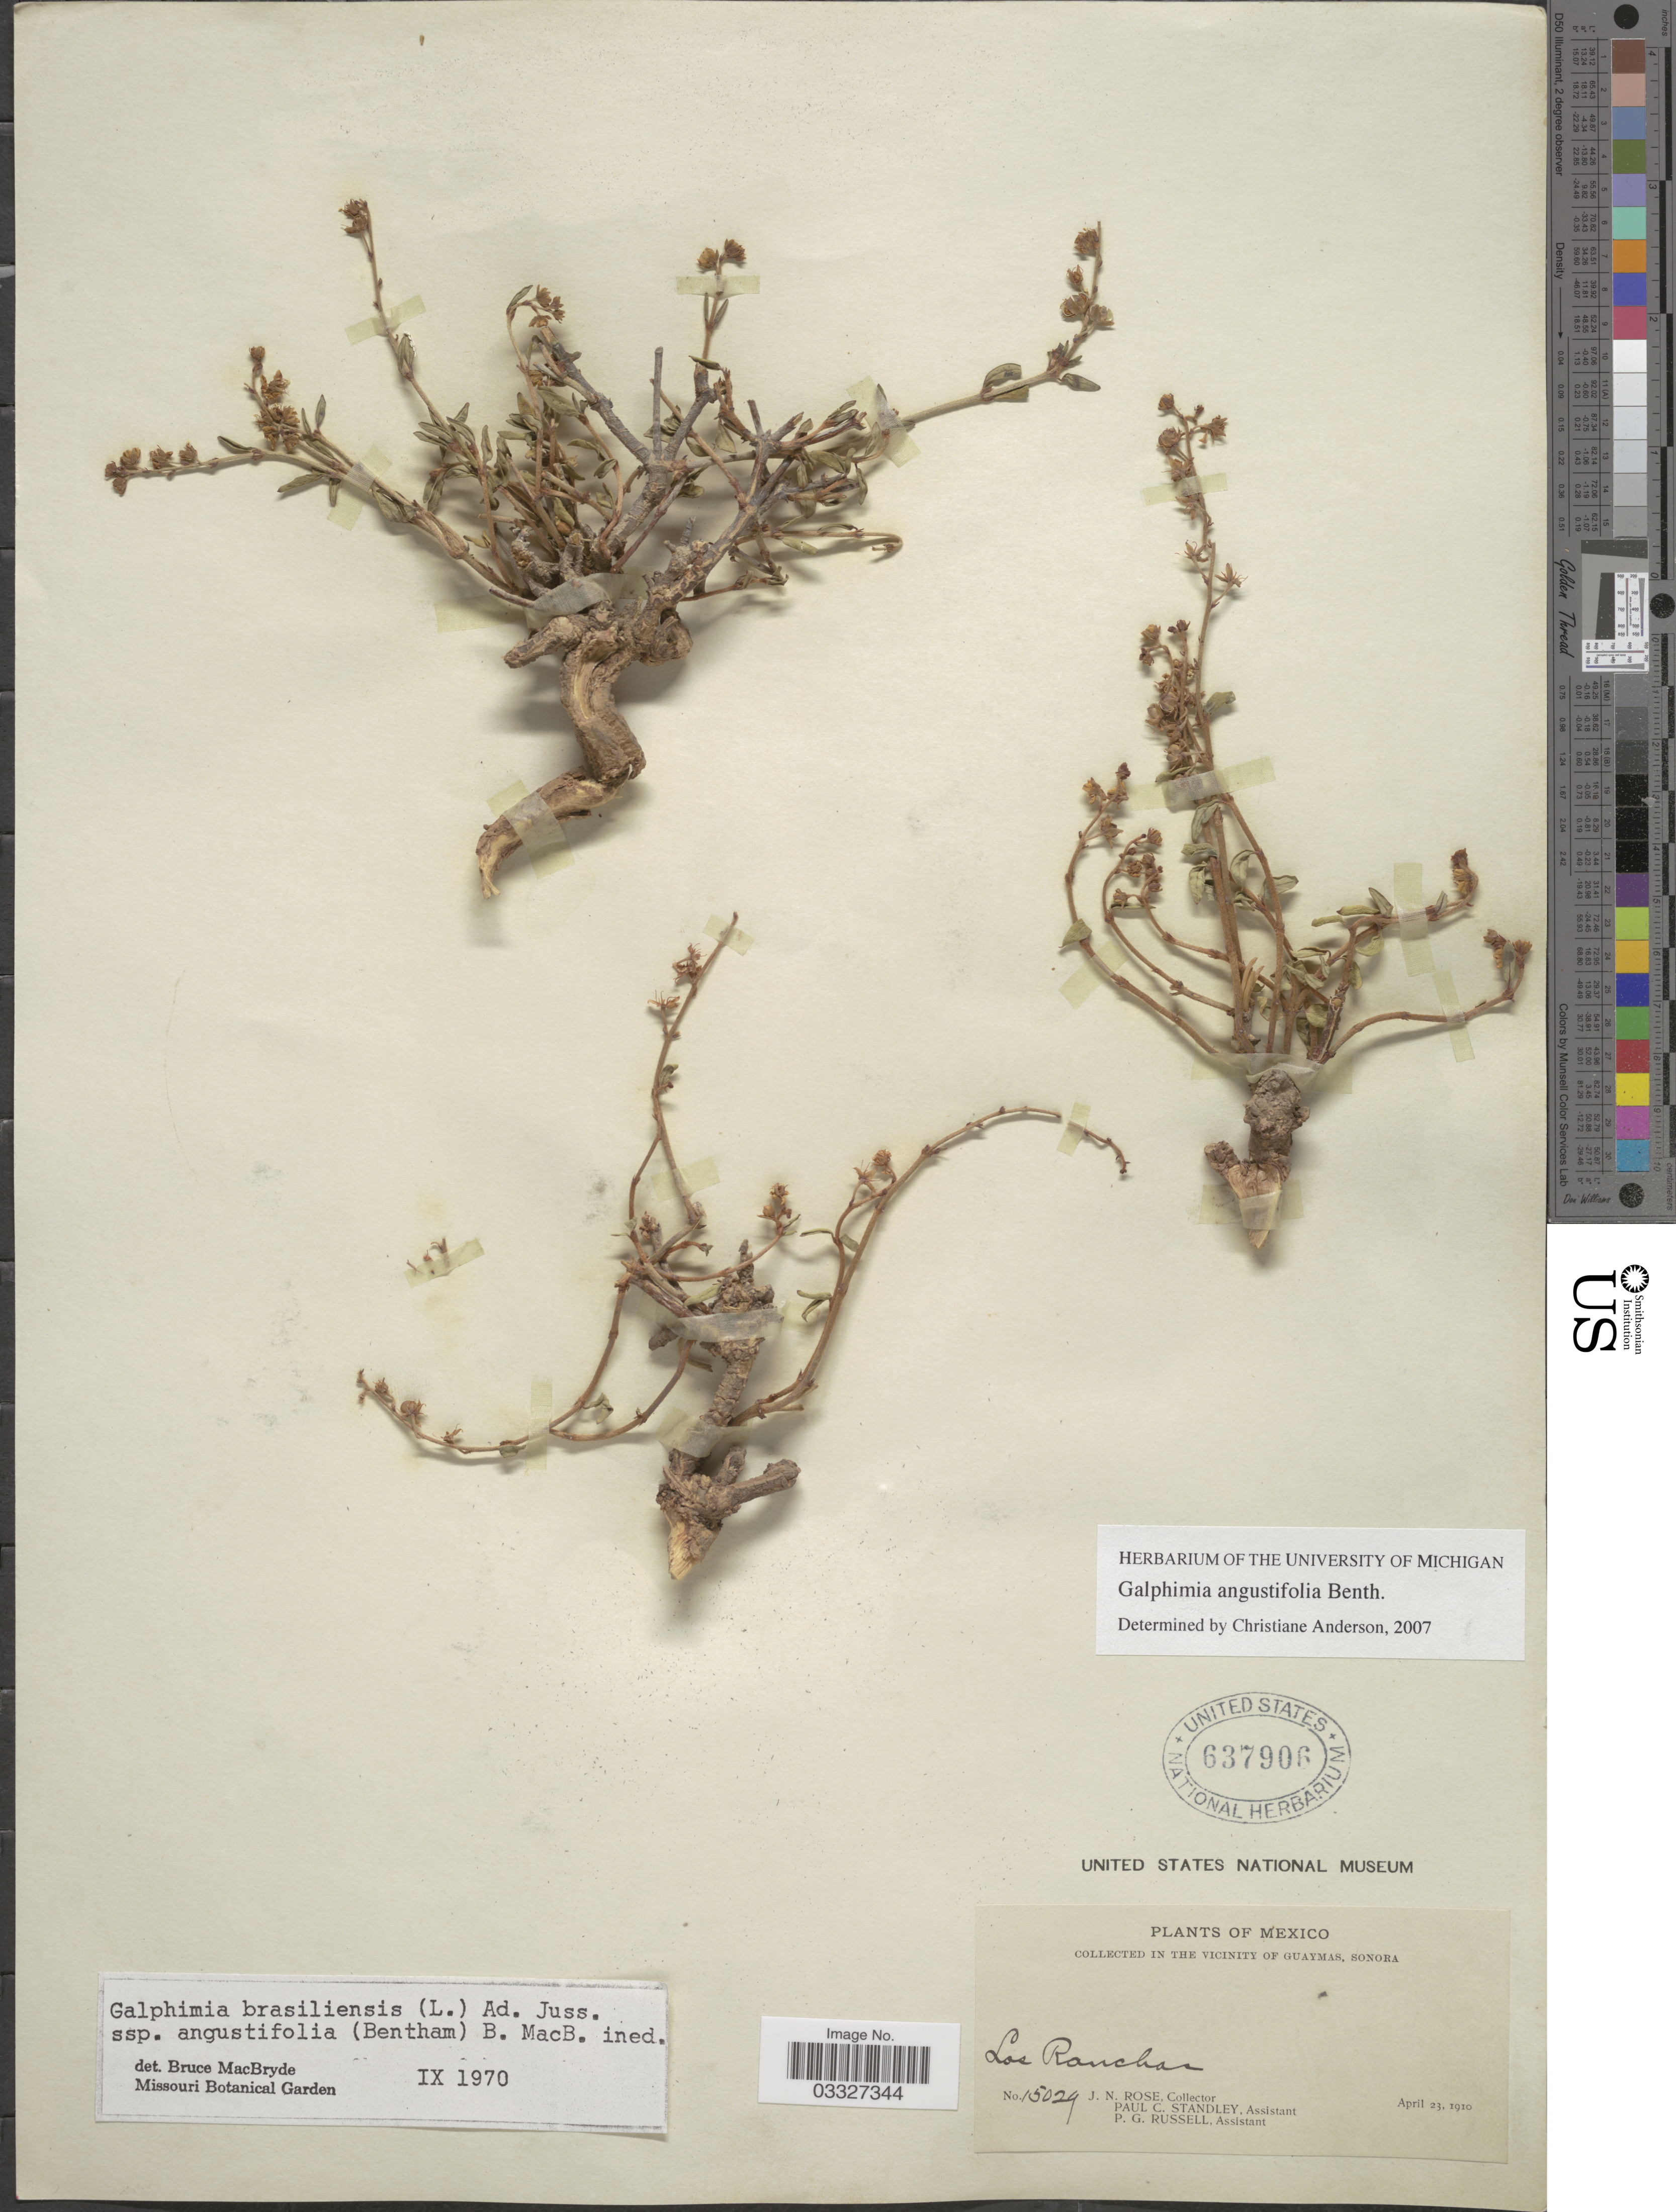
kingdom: Plantae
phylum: Tracheophyta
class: Magnoliopsida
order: Malpighiales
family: Malpighiaceae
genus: Galphimia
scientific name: Galphimia angustifolia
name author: Benth.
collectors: J. N. Rose, P. C. Standley & P. G. Russell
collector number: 15029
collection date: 1910-04-23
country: Mexico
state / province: Sonora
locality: In the vicinity of Guaymas. Los Ranchos.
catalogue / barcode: US 637906